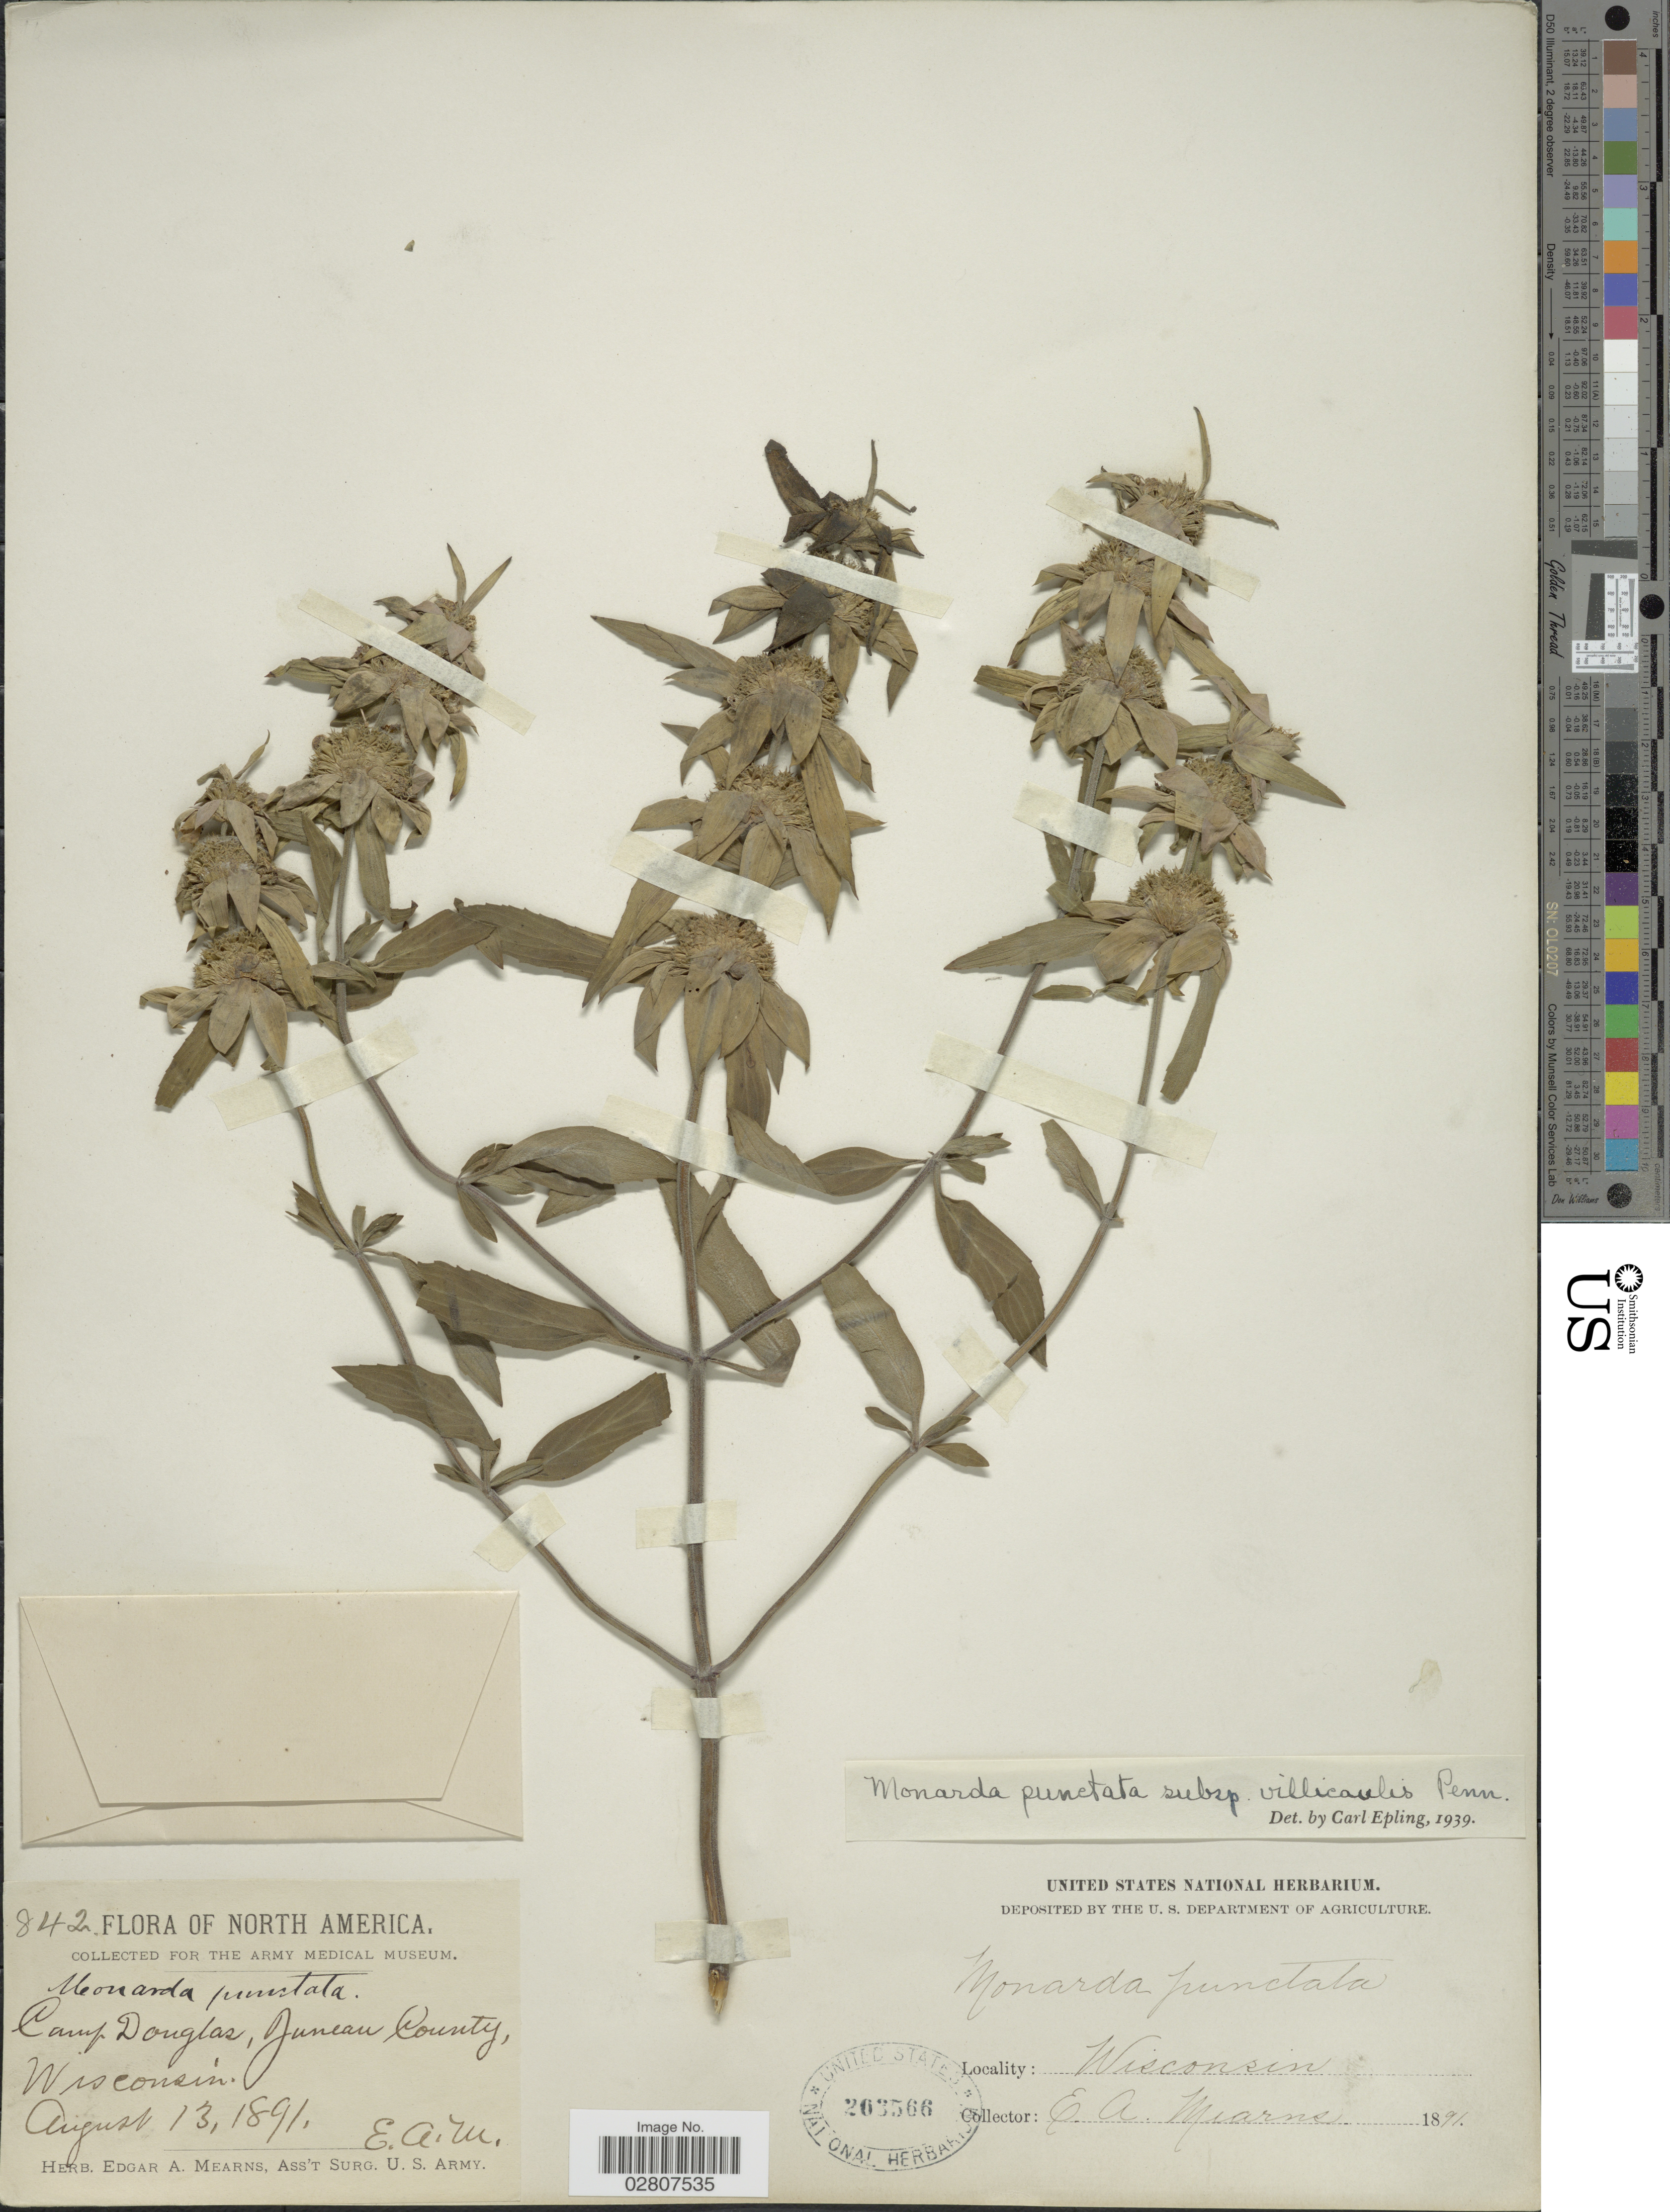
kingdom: Plantae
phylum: Tracheophyta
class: Magnoliopsida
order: Lamiales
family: Lamiaceae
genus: Monarda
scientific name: Monarda punctata var. villicaulis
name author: (Pennell) Shinners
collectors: E. A. Mearns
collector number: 842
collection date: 1891-08-13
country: United States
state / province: Wisconsin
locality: Camp Douglas, Juneau County.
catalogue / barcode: US 203566